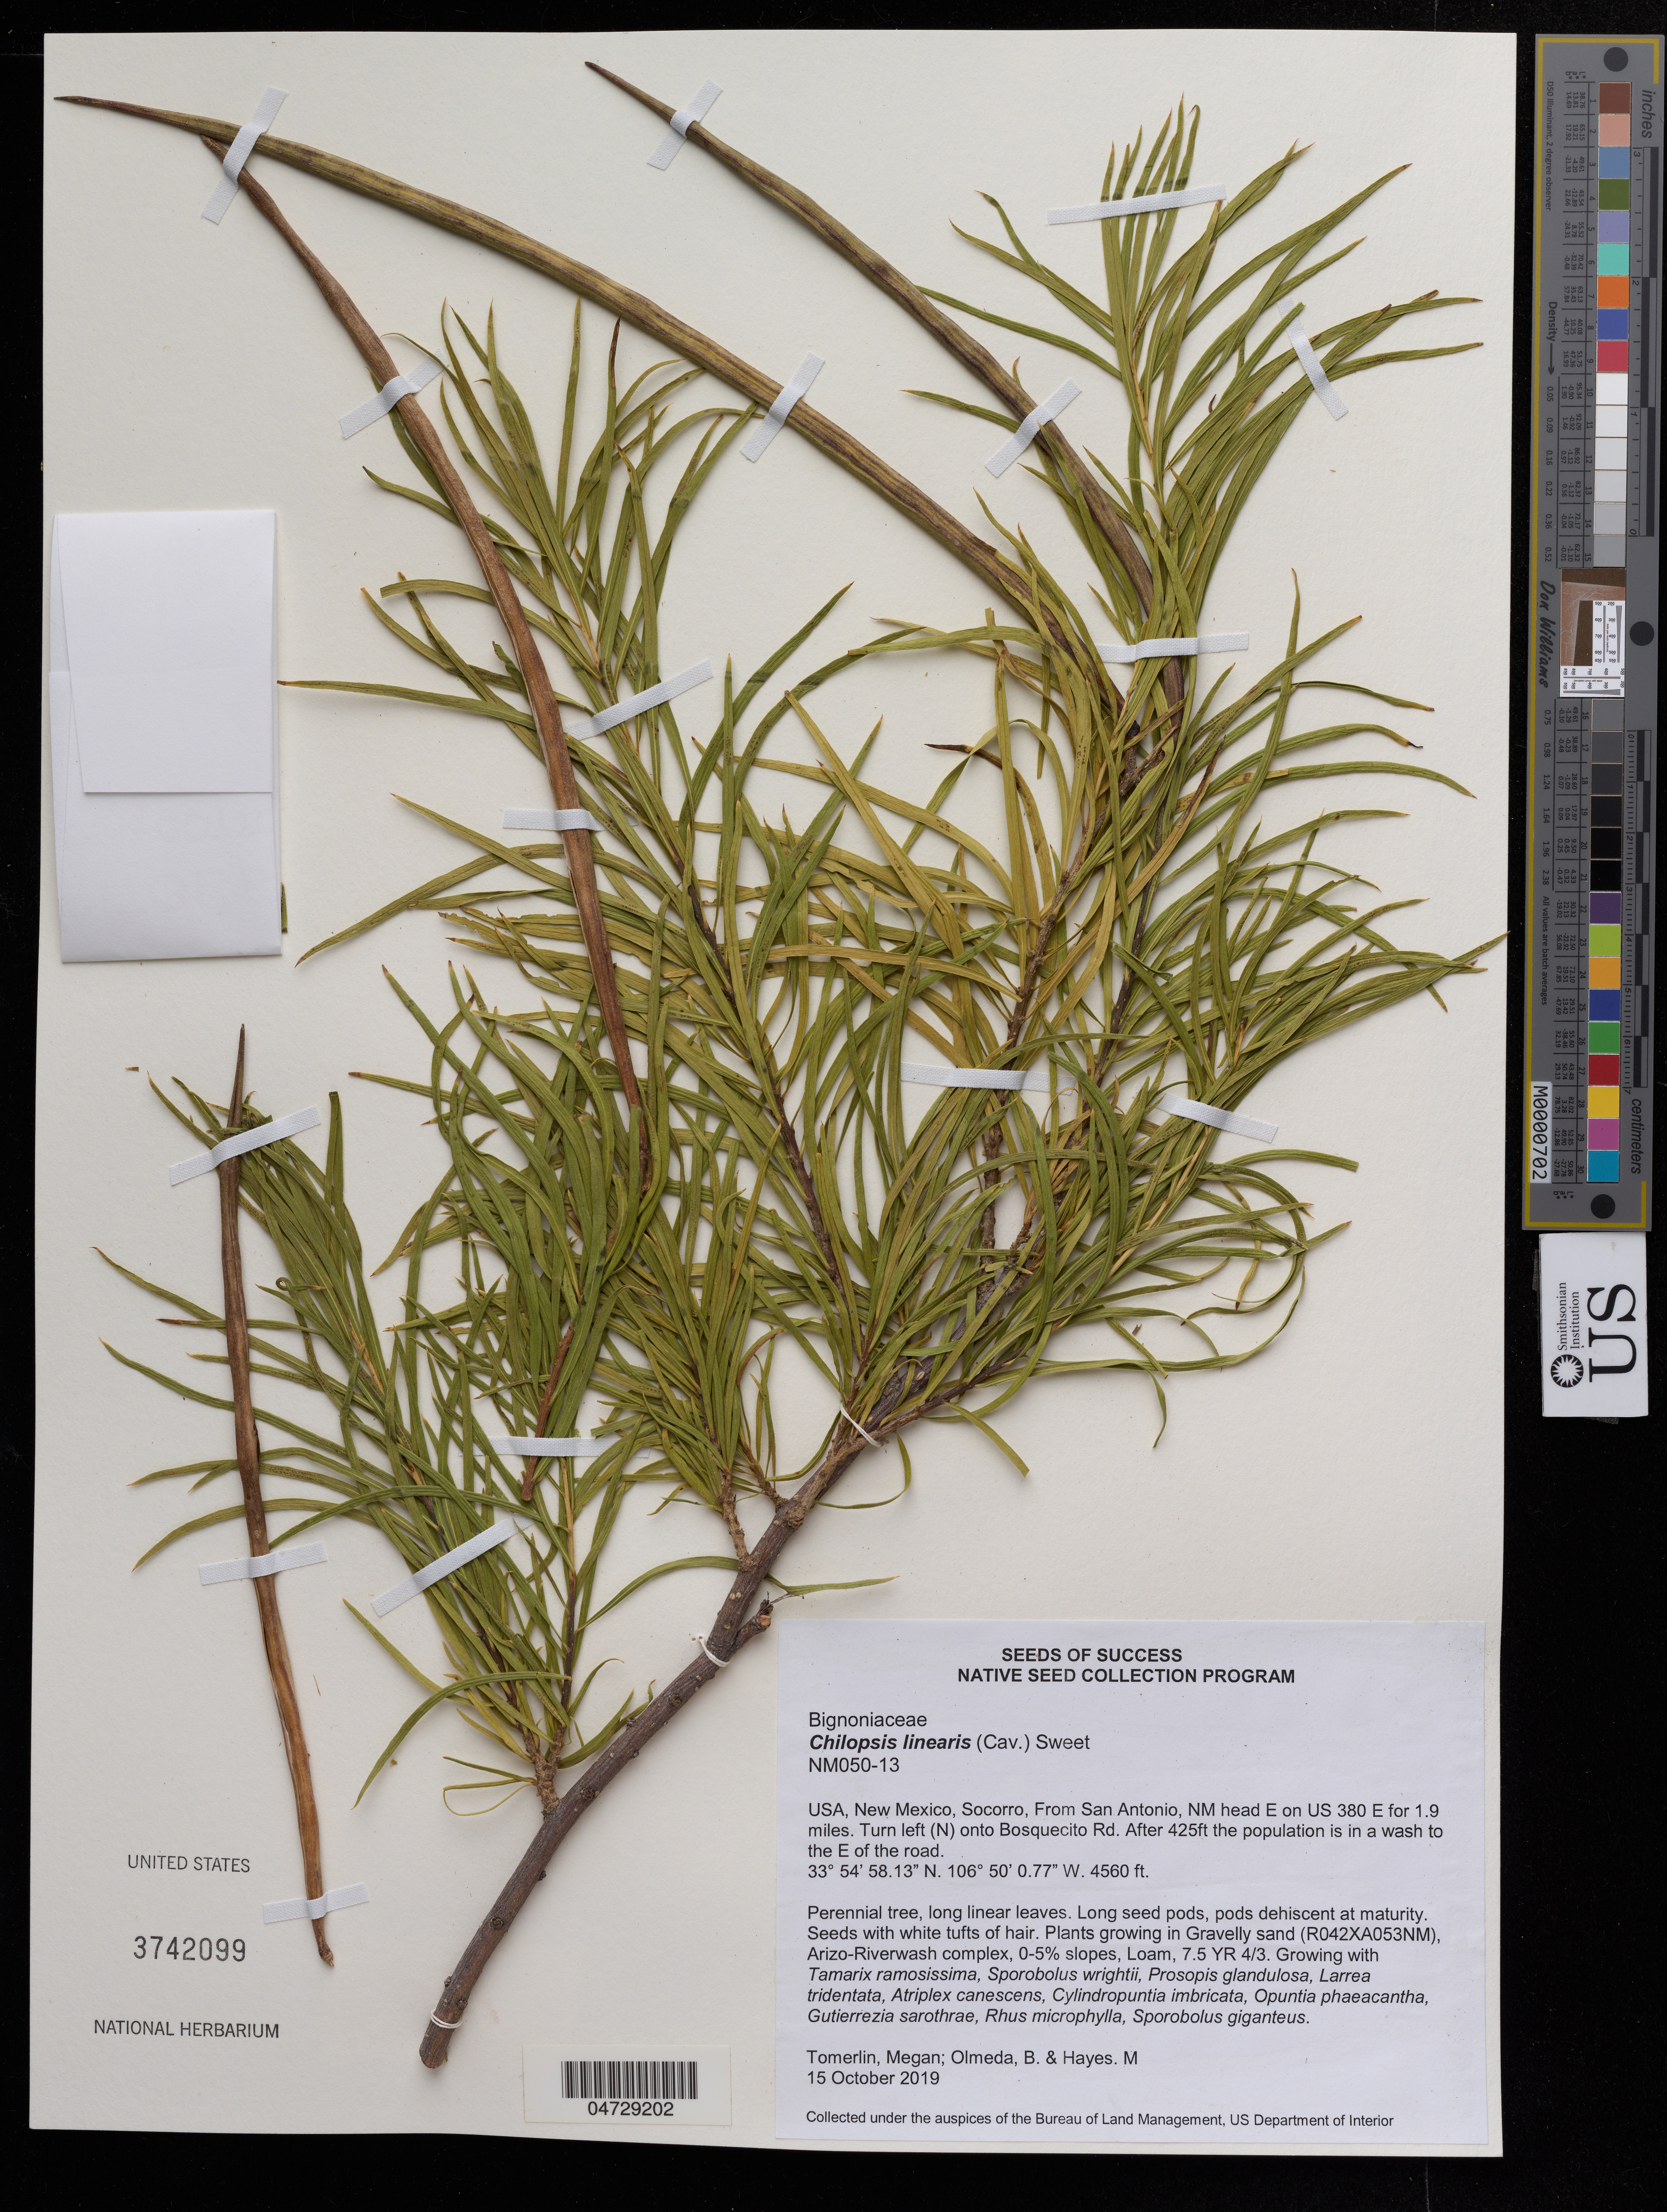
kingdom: Plantae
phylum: Tracheophyta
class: Magnoliopsida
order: Lamiales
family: Bignoniaceae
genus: Chilopsis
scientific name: Chilopsis linearis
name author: (Cav.) Sweet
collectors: M. Tomerlin, B. Olmeda & M. Hayes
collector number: NM050-13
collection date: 2019-10-15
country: United States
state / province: New Mexico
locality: Soccoro, From San Antonio, NM head E on US 380 E for 1.9 miles. Turn left (N) onto Bosquecito Rd. After 425ft the population is in a wash to the E of the road.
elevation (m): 1390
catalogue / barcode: US 3742009